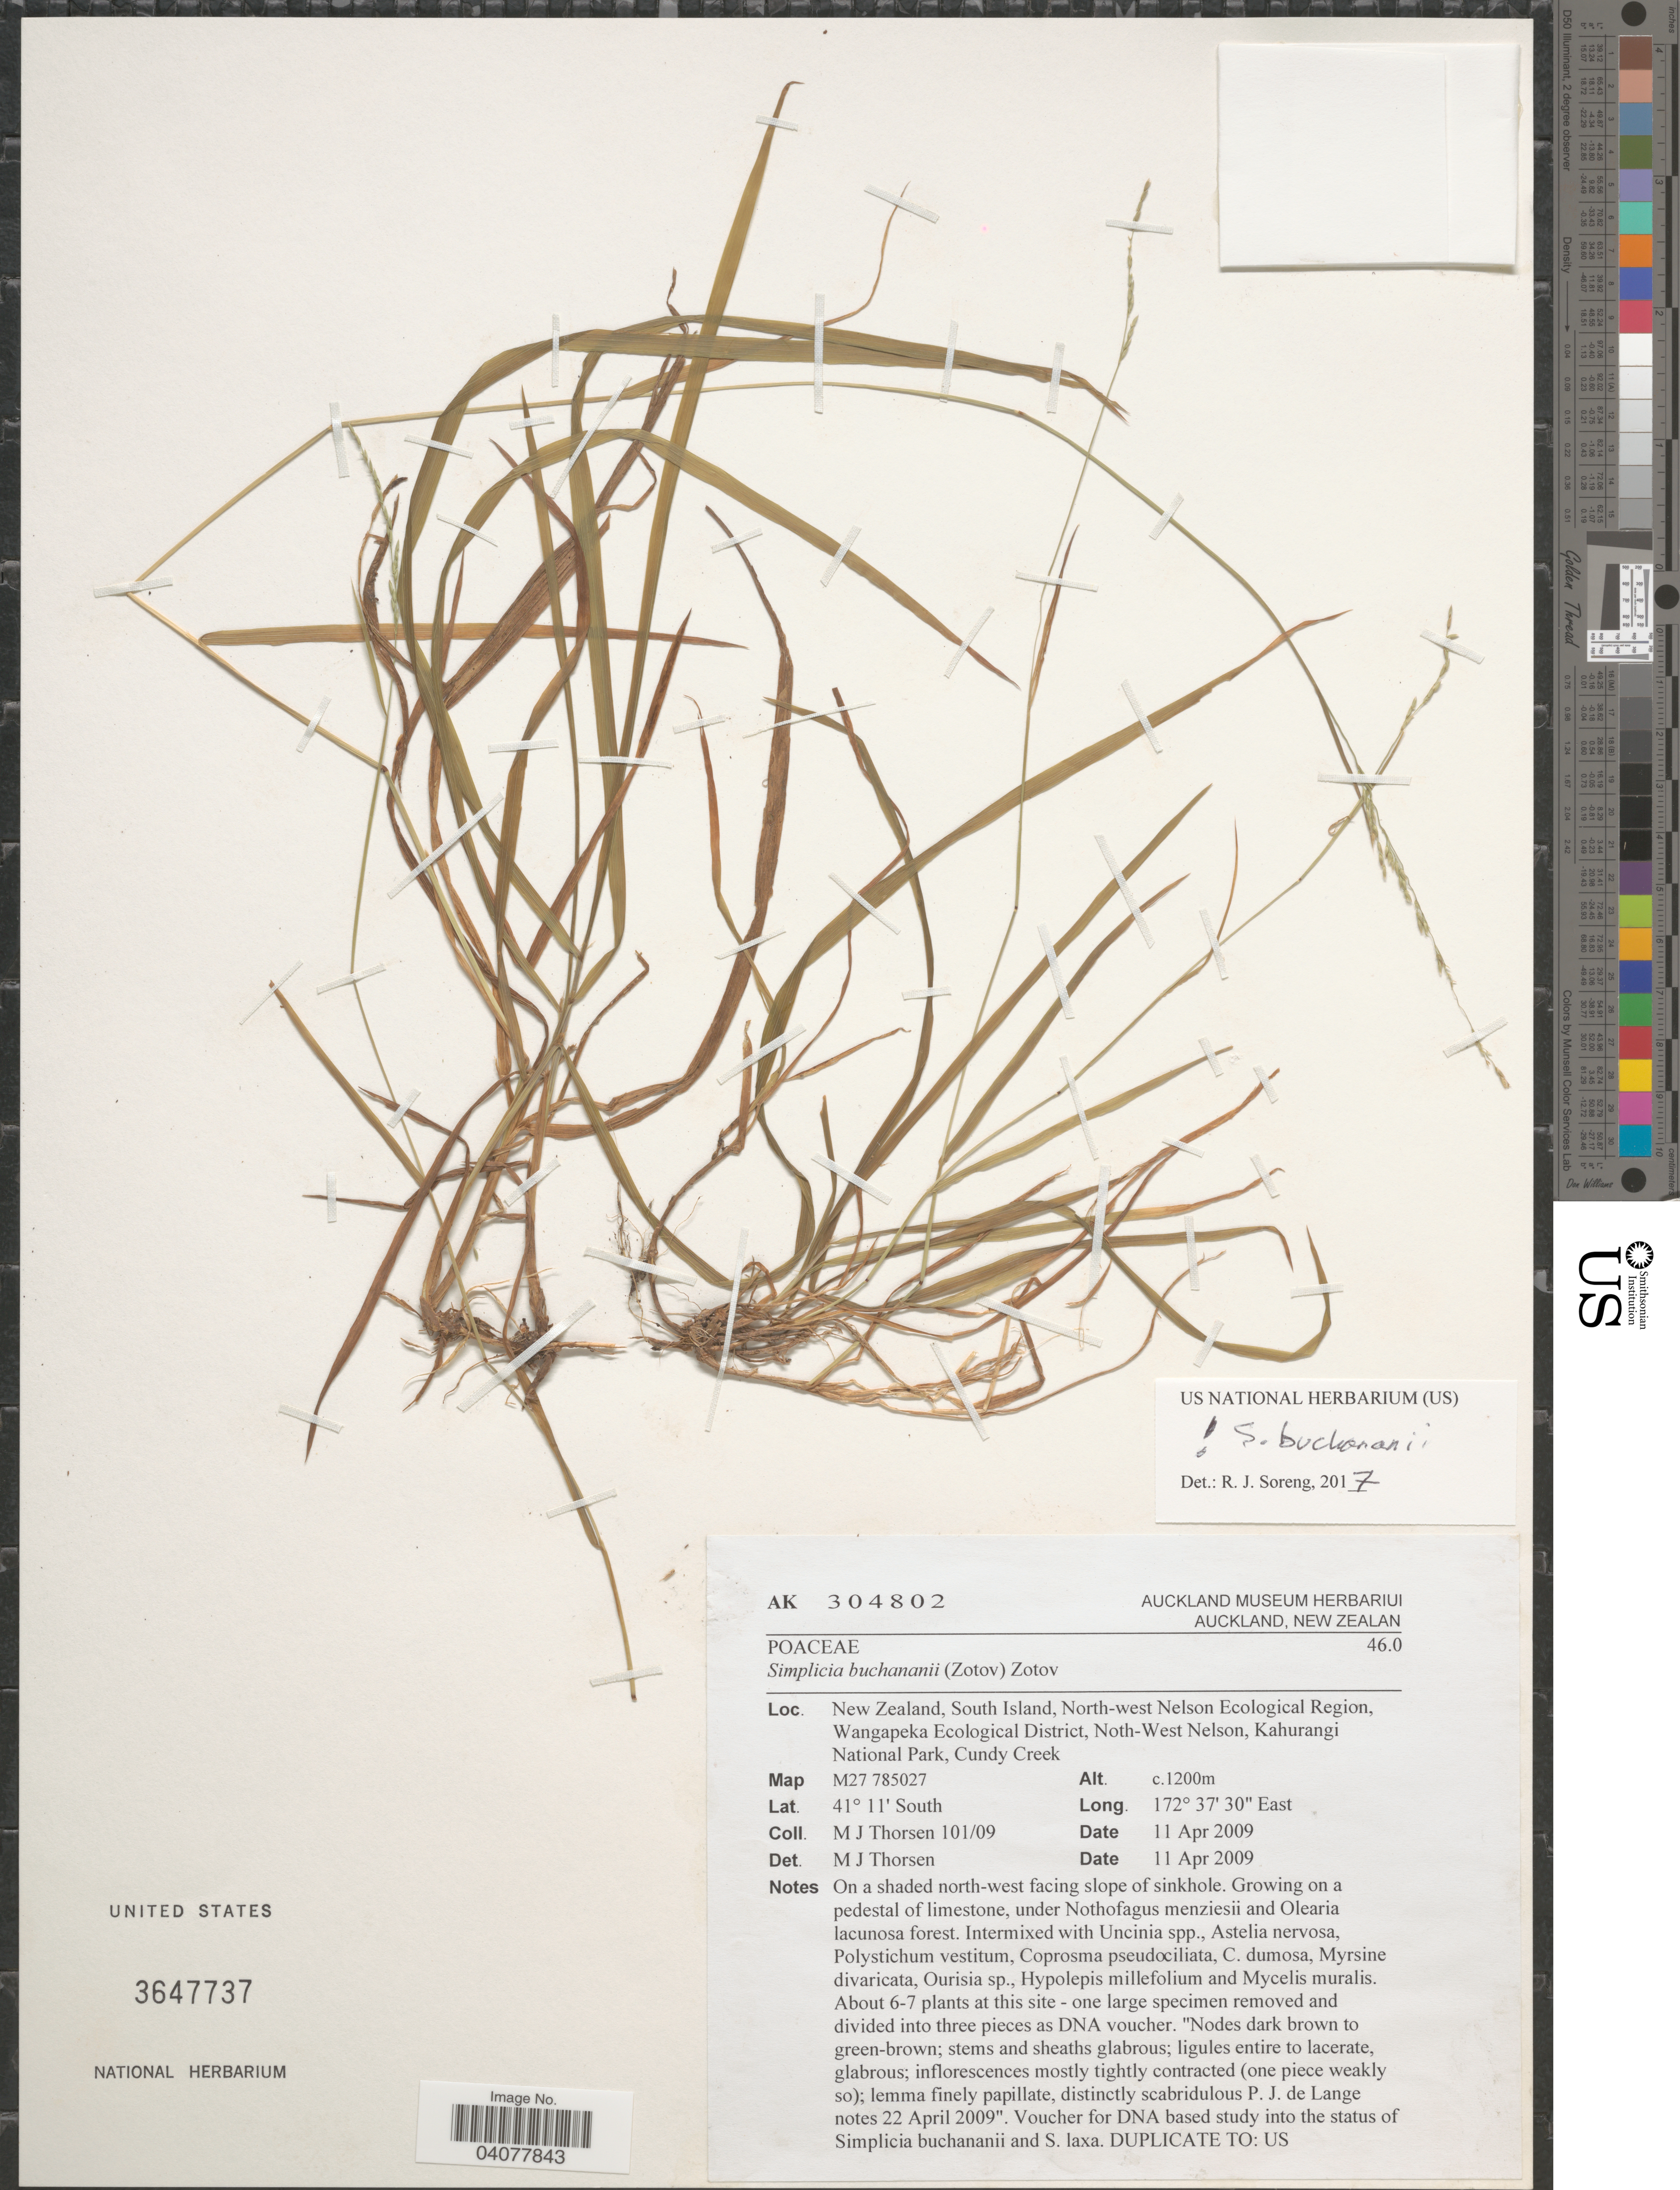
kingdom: Plantae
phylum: Tracheophyta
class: Liliopsida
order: Poales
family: Poaceae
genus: Simplicia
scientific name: Simplicia buchananii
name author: (Zotov) Zotov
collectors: M. Thorsen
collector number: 101/09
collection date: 2009-04-11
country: New Zealand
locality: South Island, North-west Nelson Ecological Region, Wangapeka Ecological District, North-West Nelson, Kahurangi National Park, Cundy Creek.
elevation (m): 1200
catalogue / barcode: US 3647737